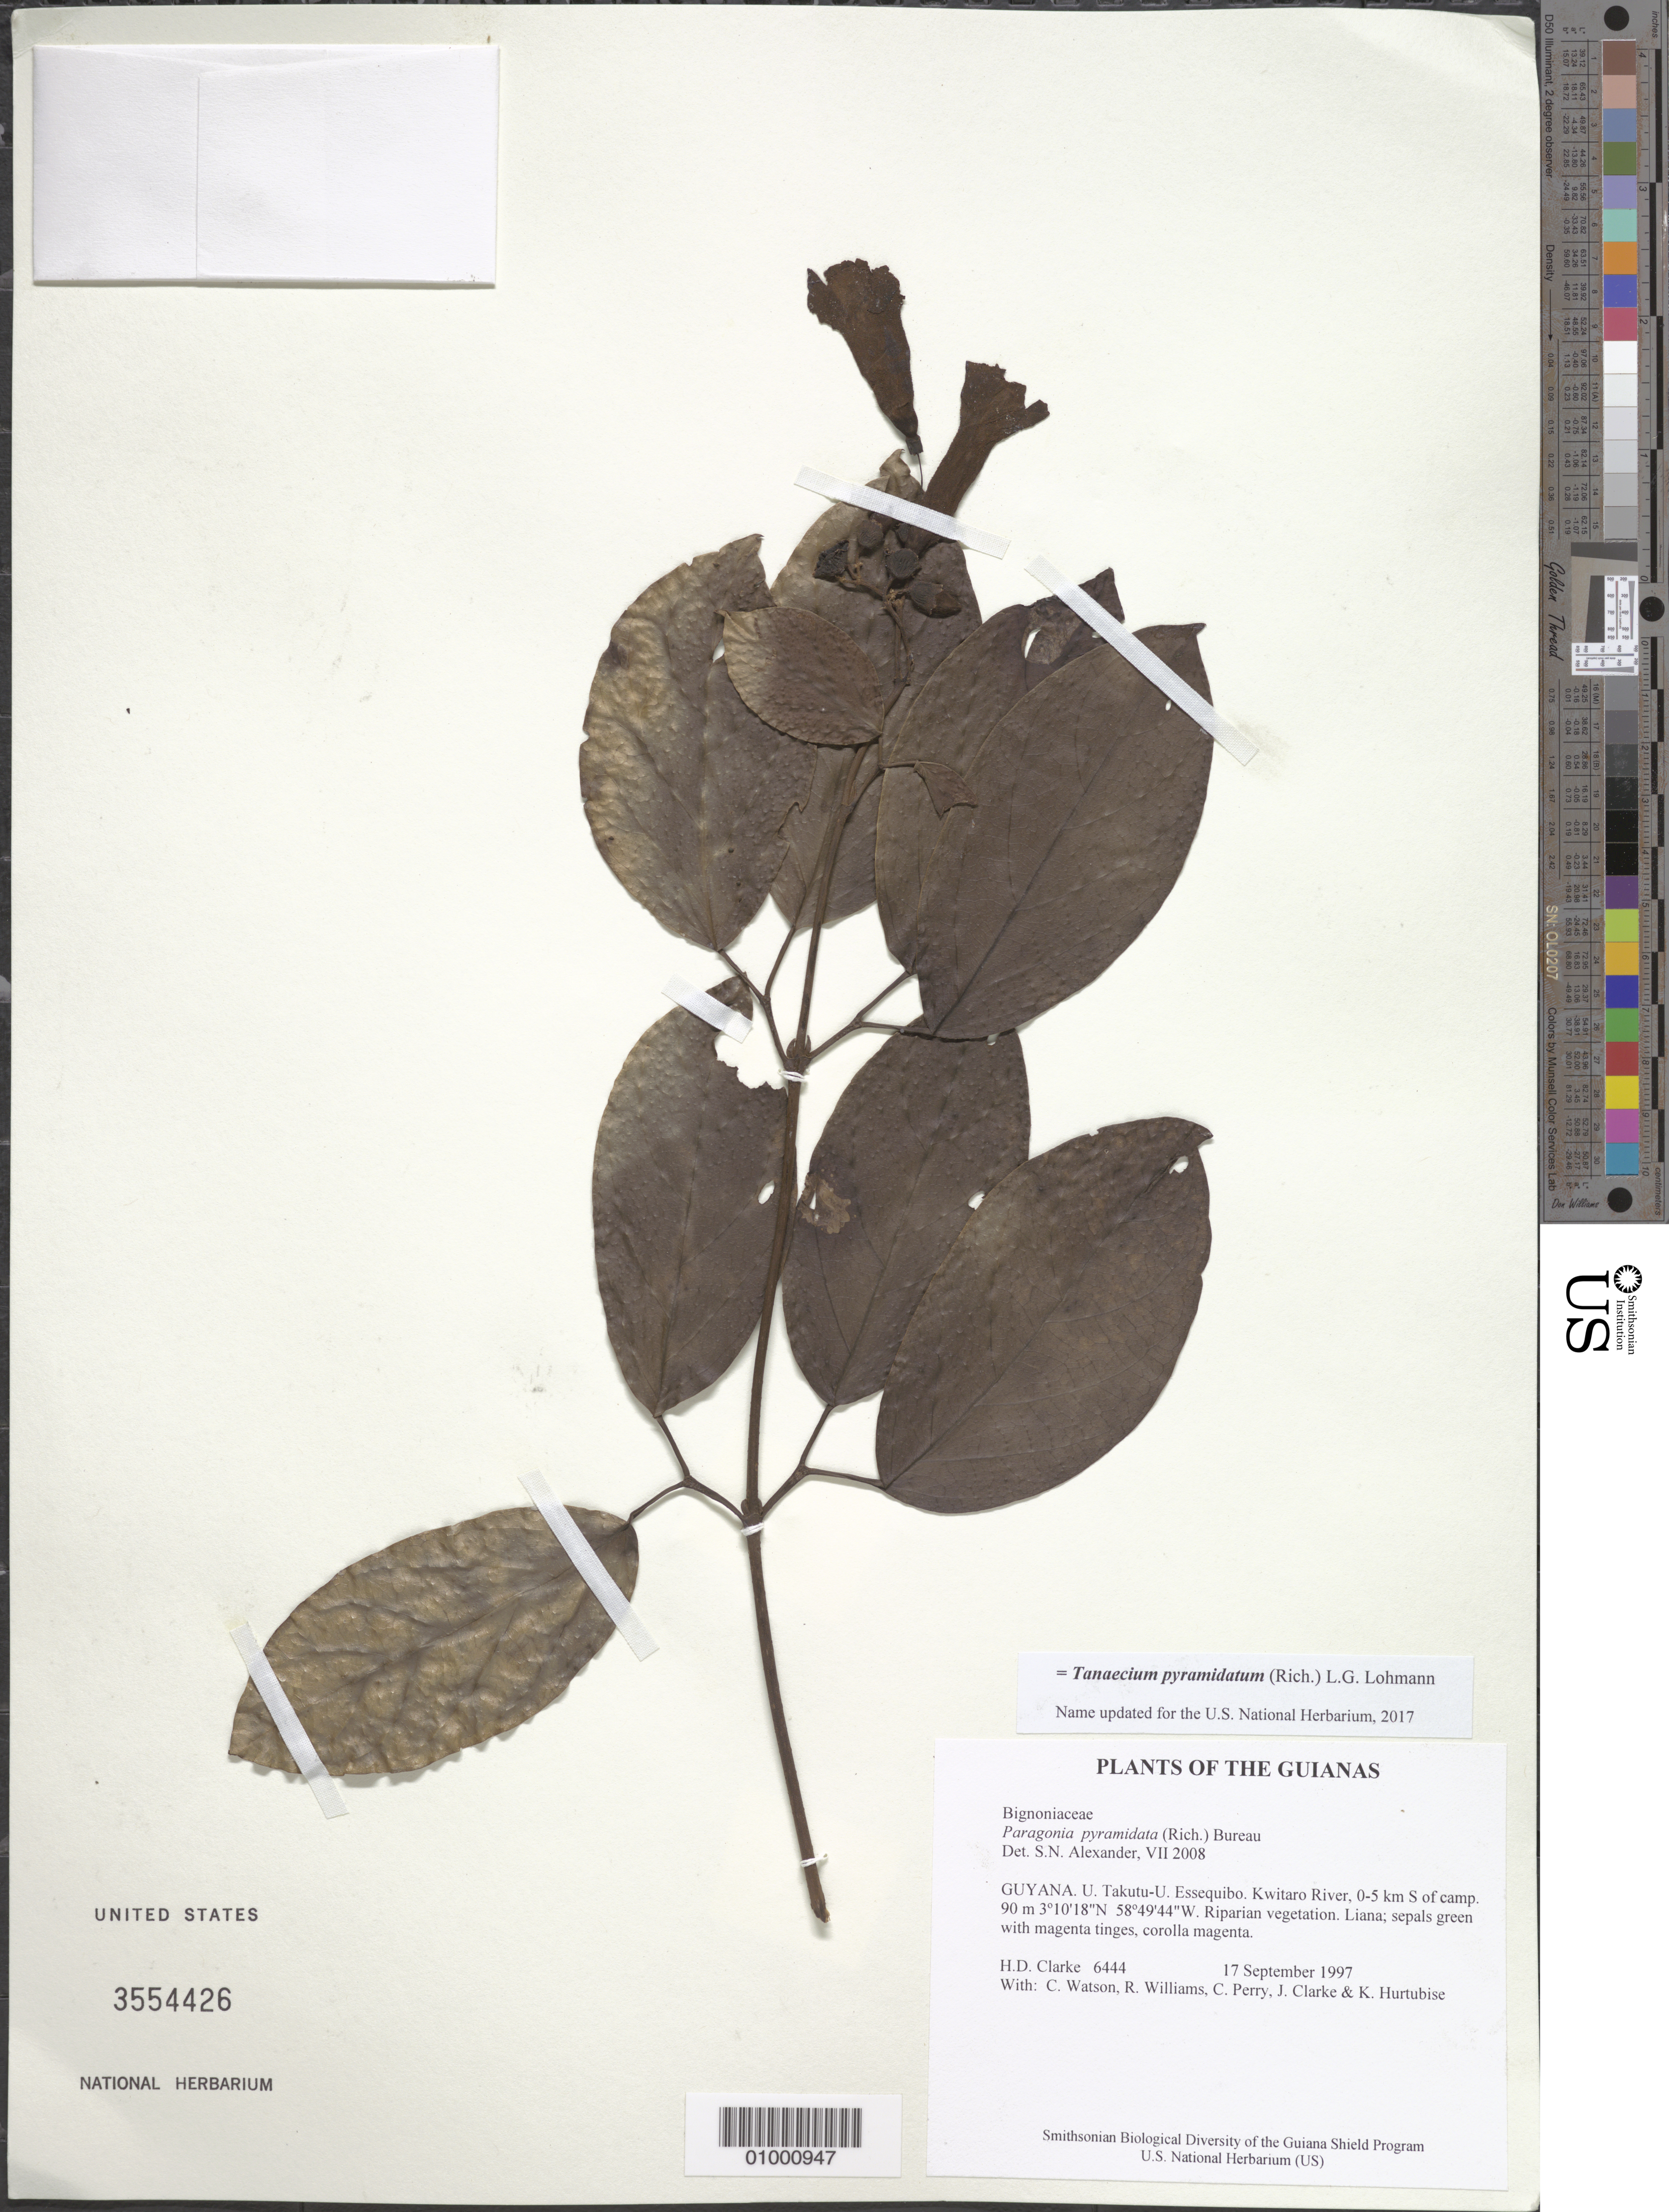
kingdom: Plantae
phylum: Tracheophyta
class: Magnoliopsida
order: Lamiales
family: Bignoniaceae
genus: Tanaecium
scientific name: Tanaecium pyramidatum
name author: (Rich.) L.G. Lohmann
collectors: H. D. Clarke, C. Watson, R. Williams, C. Perry, J. Clarke & K. Hurtubise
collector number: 6444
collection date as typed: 17 September 1997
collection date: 1997-09-17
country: Guyana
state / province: U. Takutu-U. Essequibo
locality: Kwitaro River, 0-5 km S of camp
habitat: Riparian vegetation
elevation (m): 90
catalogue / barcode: US 3554426